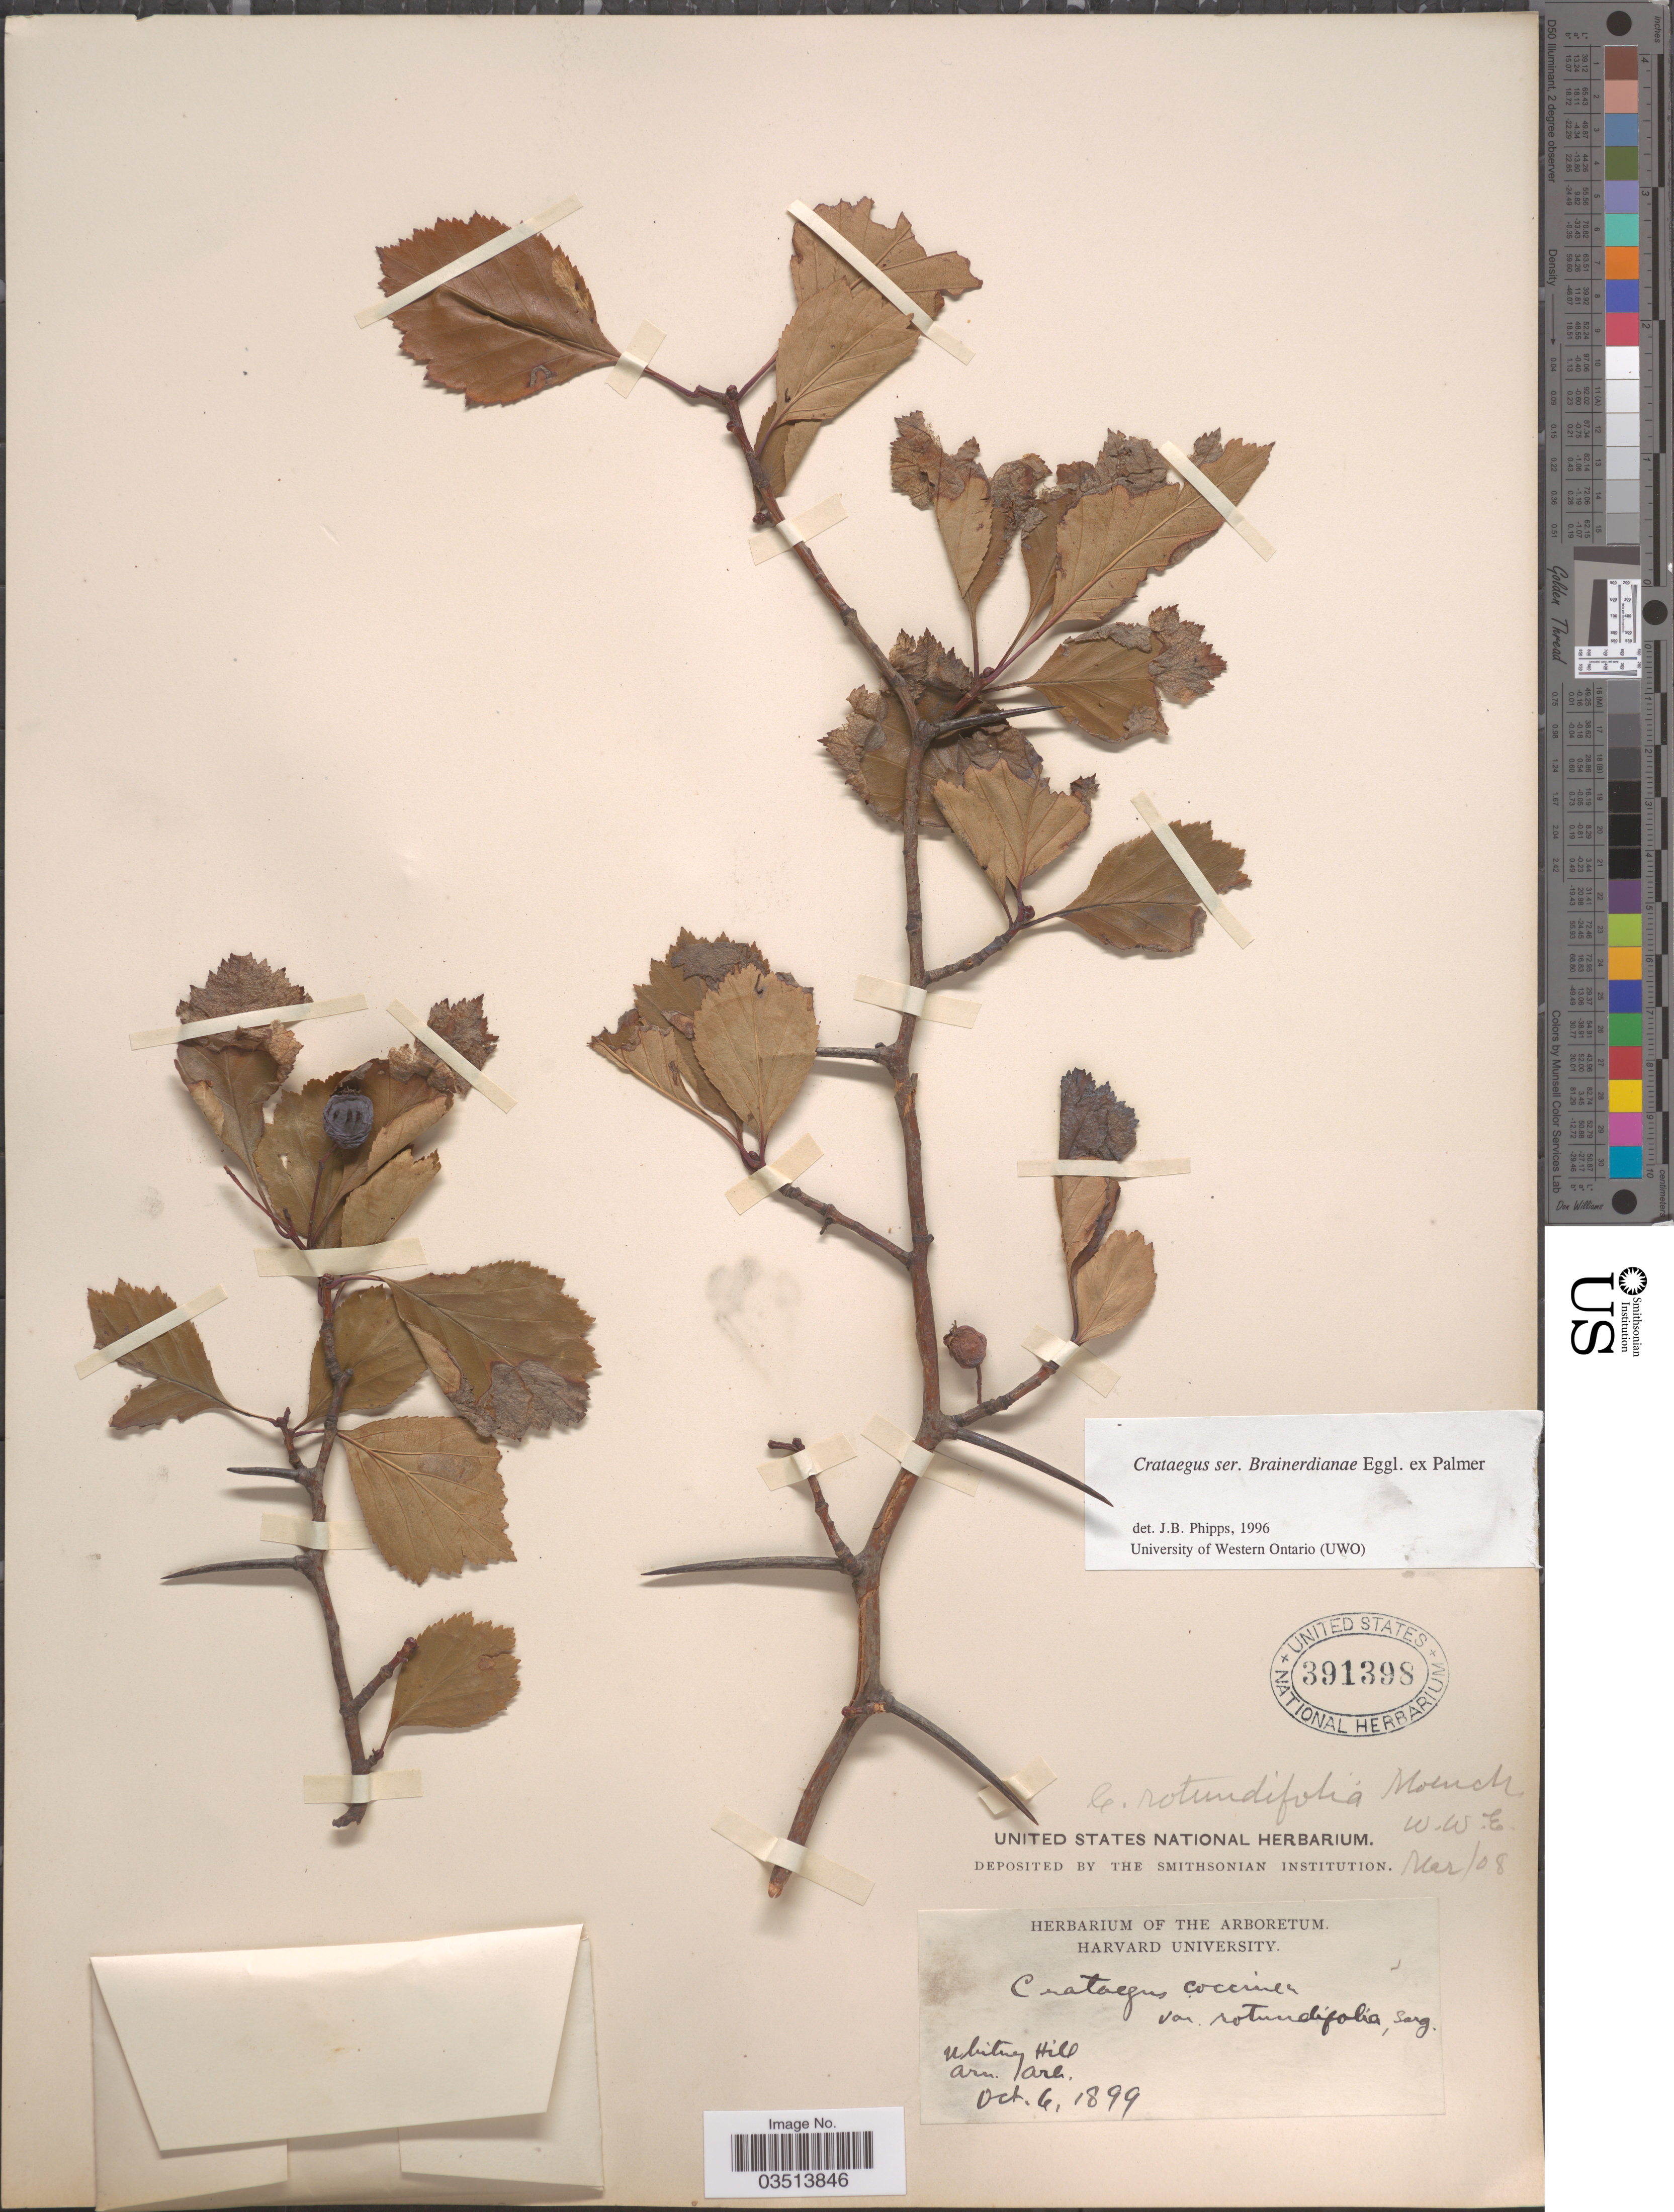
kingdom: Plantae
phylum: Tracheophyta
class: Magnoliopsida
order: Rosales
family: Rosaceae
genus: Crataegus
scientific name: Crataegus coccinea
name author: Ashe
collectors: Ex herb. of the Arboretum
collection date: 1899-10-06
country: United States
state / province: Massachusetts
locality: Whitney Hill. Arn. Arb.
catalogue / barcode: US 391398